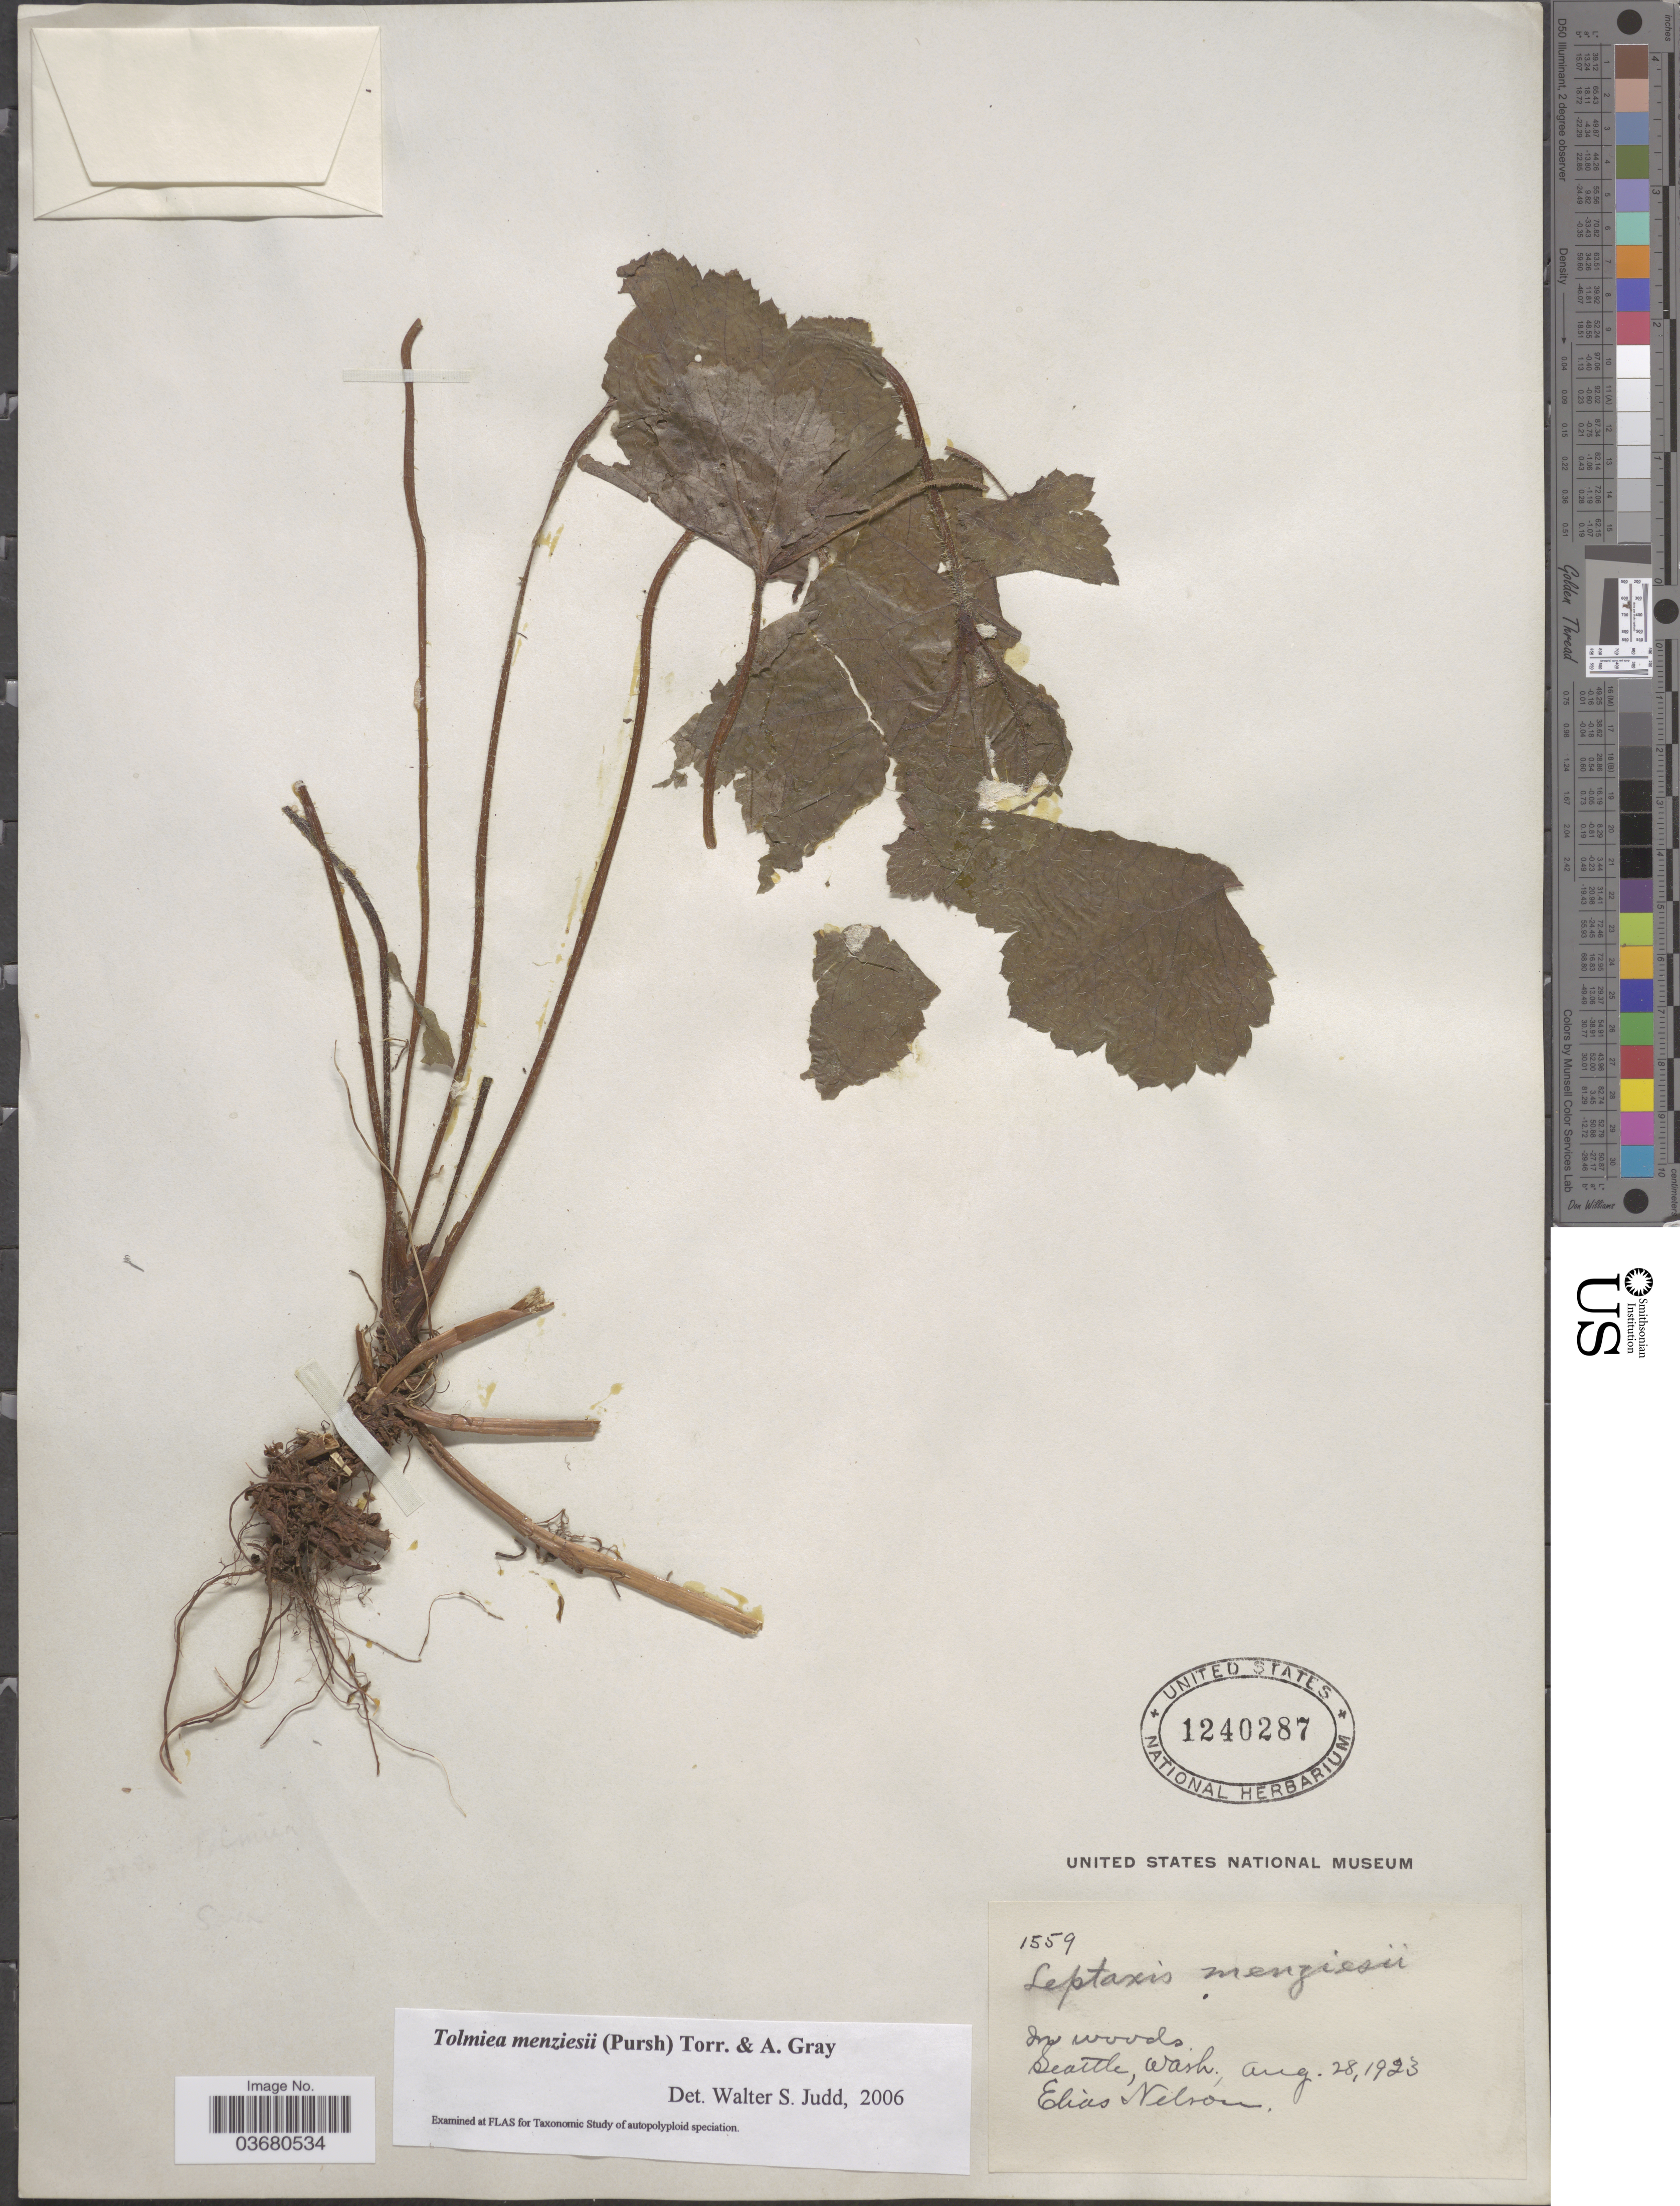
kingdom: Plantae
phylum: Tracheophyta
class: Magnoliopsida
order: Saxifragales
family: Saxifragaceae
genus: Tolmiea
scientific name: Tolmiea menziesii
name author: (Pursh) Torr. & A. Gray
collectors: E. Nelson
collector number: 1559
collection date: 1923-08-28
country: United States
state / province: Washington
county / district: King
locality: Seattle.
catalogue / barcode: US 1240287